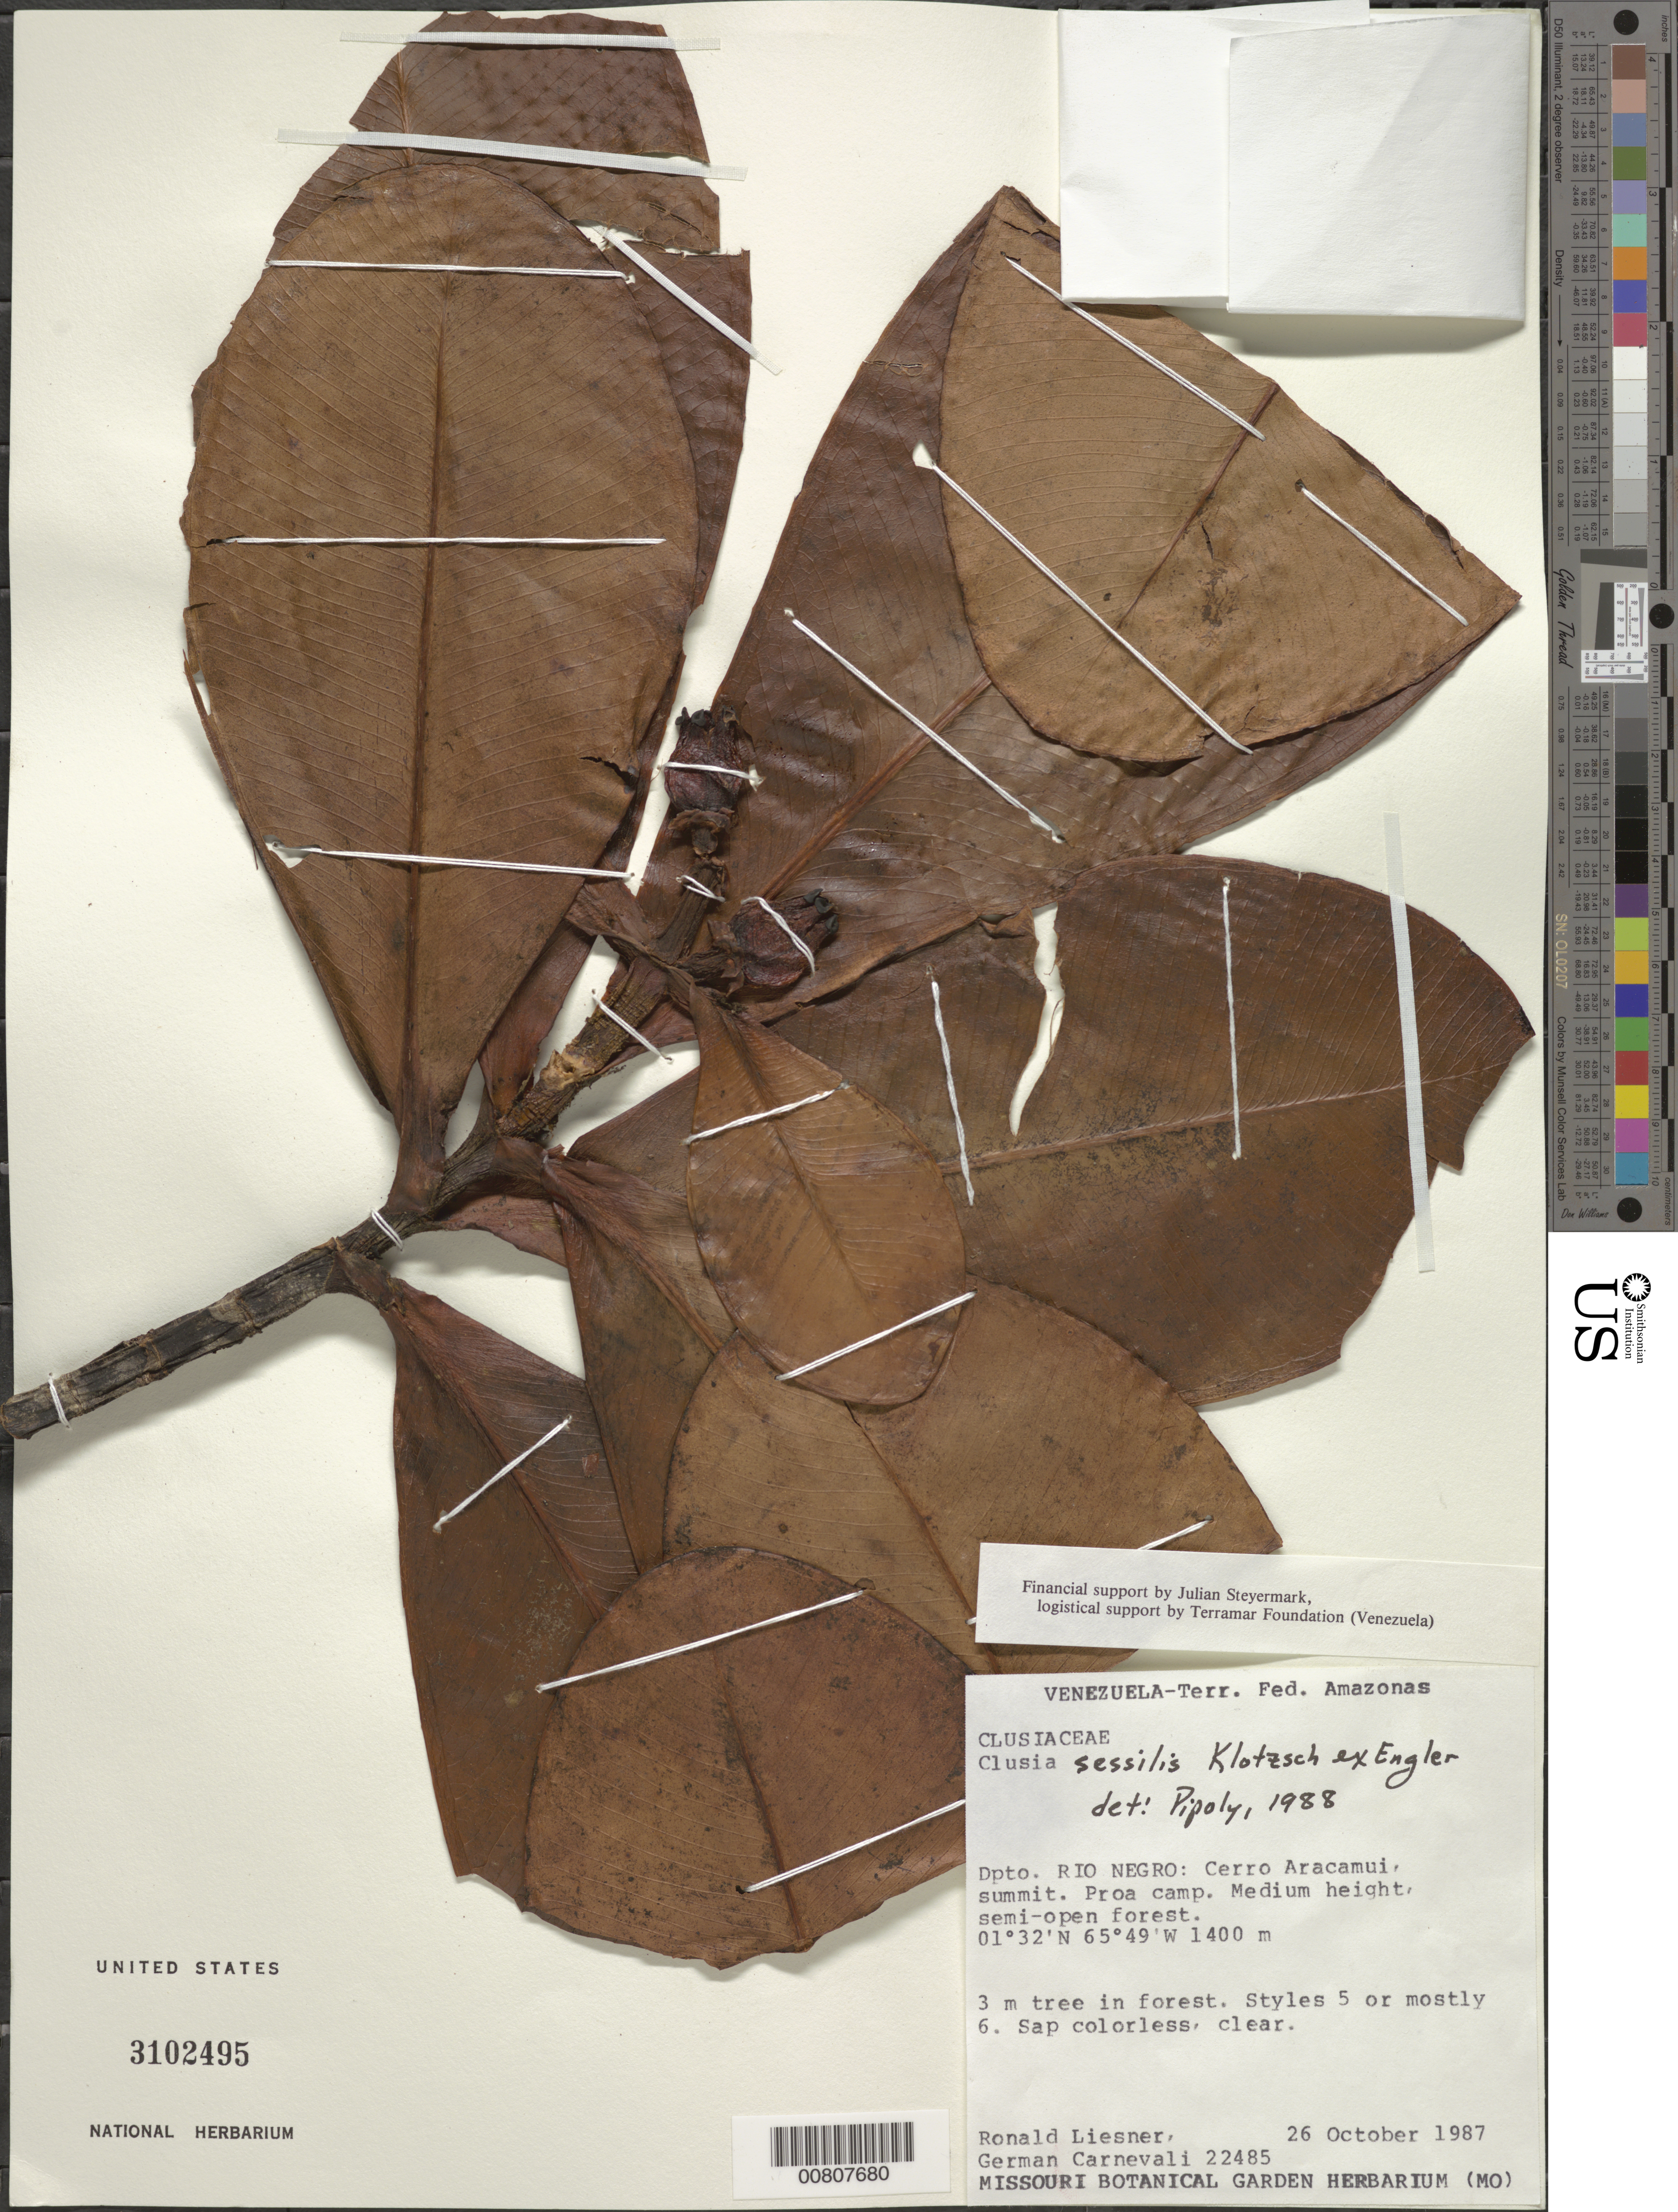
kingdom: Plantae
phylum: Tracheophyta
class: Magnoliopsida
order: Malpighiales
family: Clusiaceae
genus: Clusia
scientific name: Clusia sessilis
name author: Klotzsch ex Engl.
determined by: Pipoly, J. J., III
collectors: R. L. Liesner & G. Carnevali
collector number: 22485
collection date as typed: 26-Oct-87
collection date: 1987-10-26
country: Venezuela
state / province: Amazonas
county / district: Río Negro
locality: Cerro Aracamuni, summit; Proa camp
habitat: Medium height, semi-open forest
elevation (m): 1400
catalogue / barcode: US 3102495